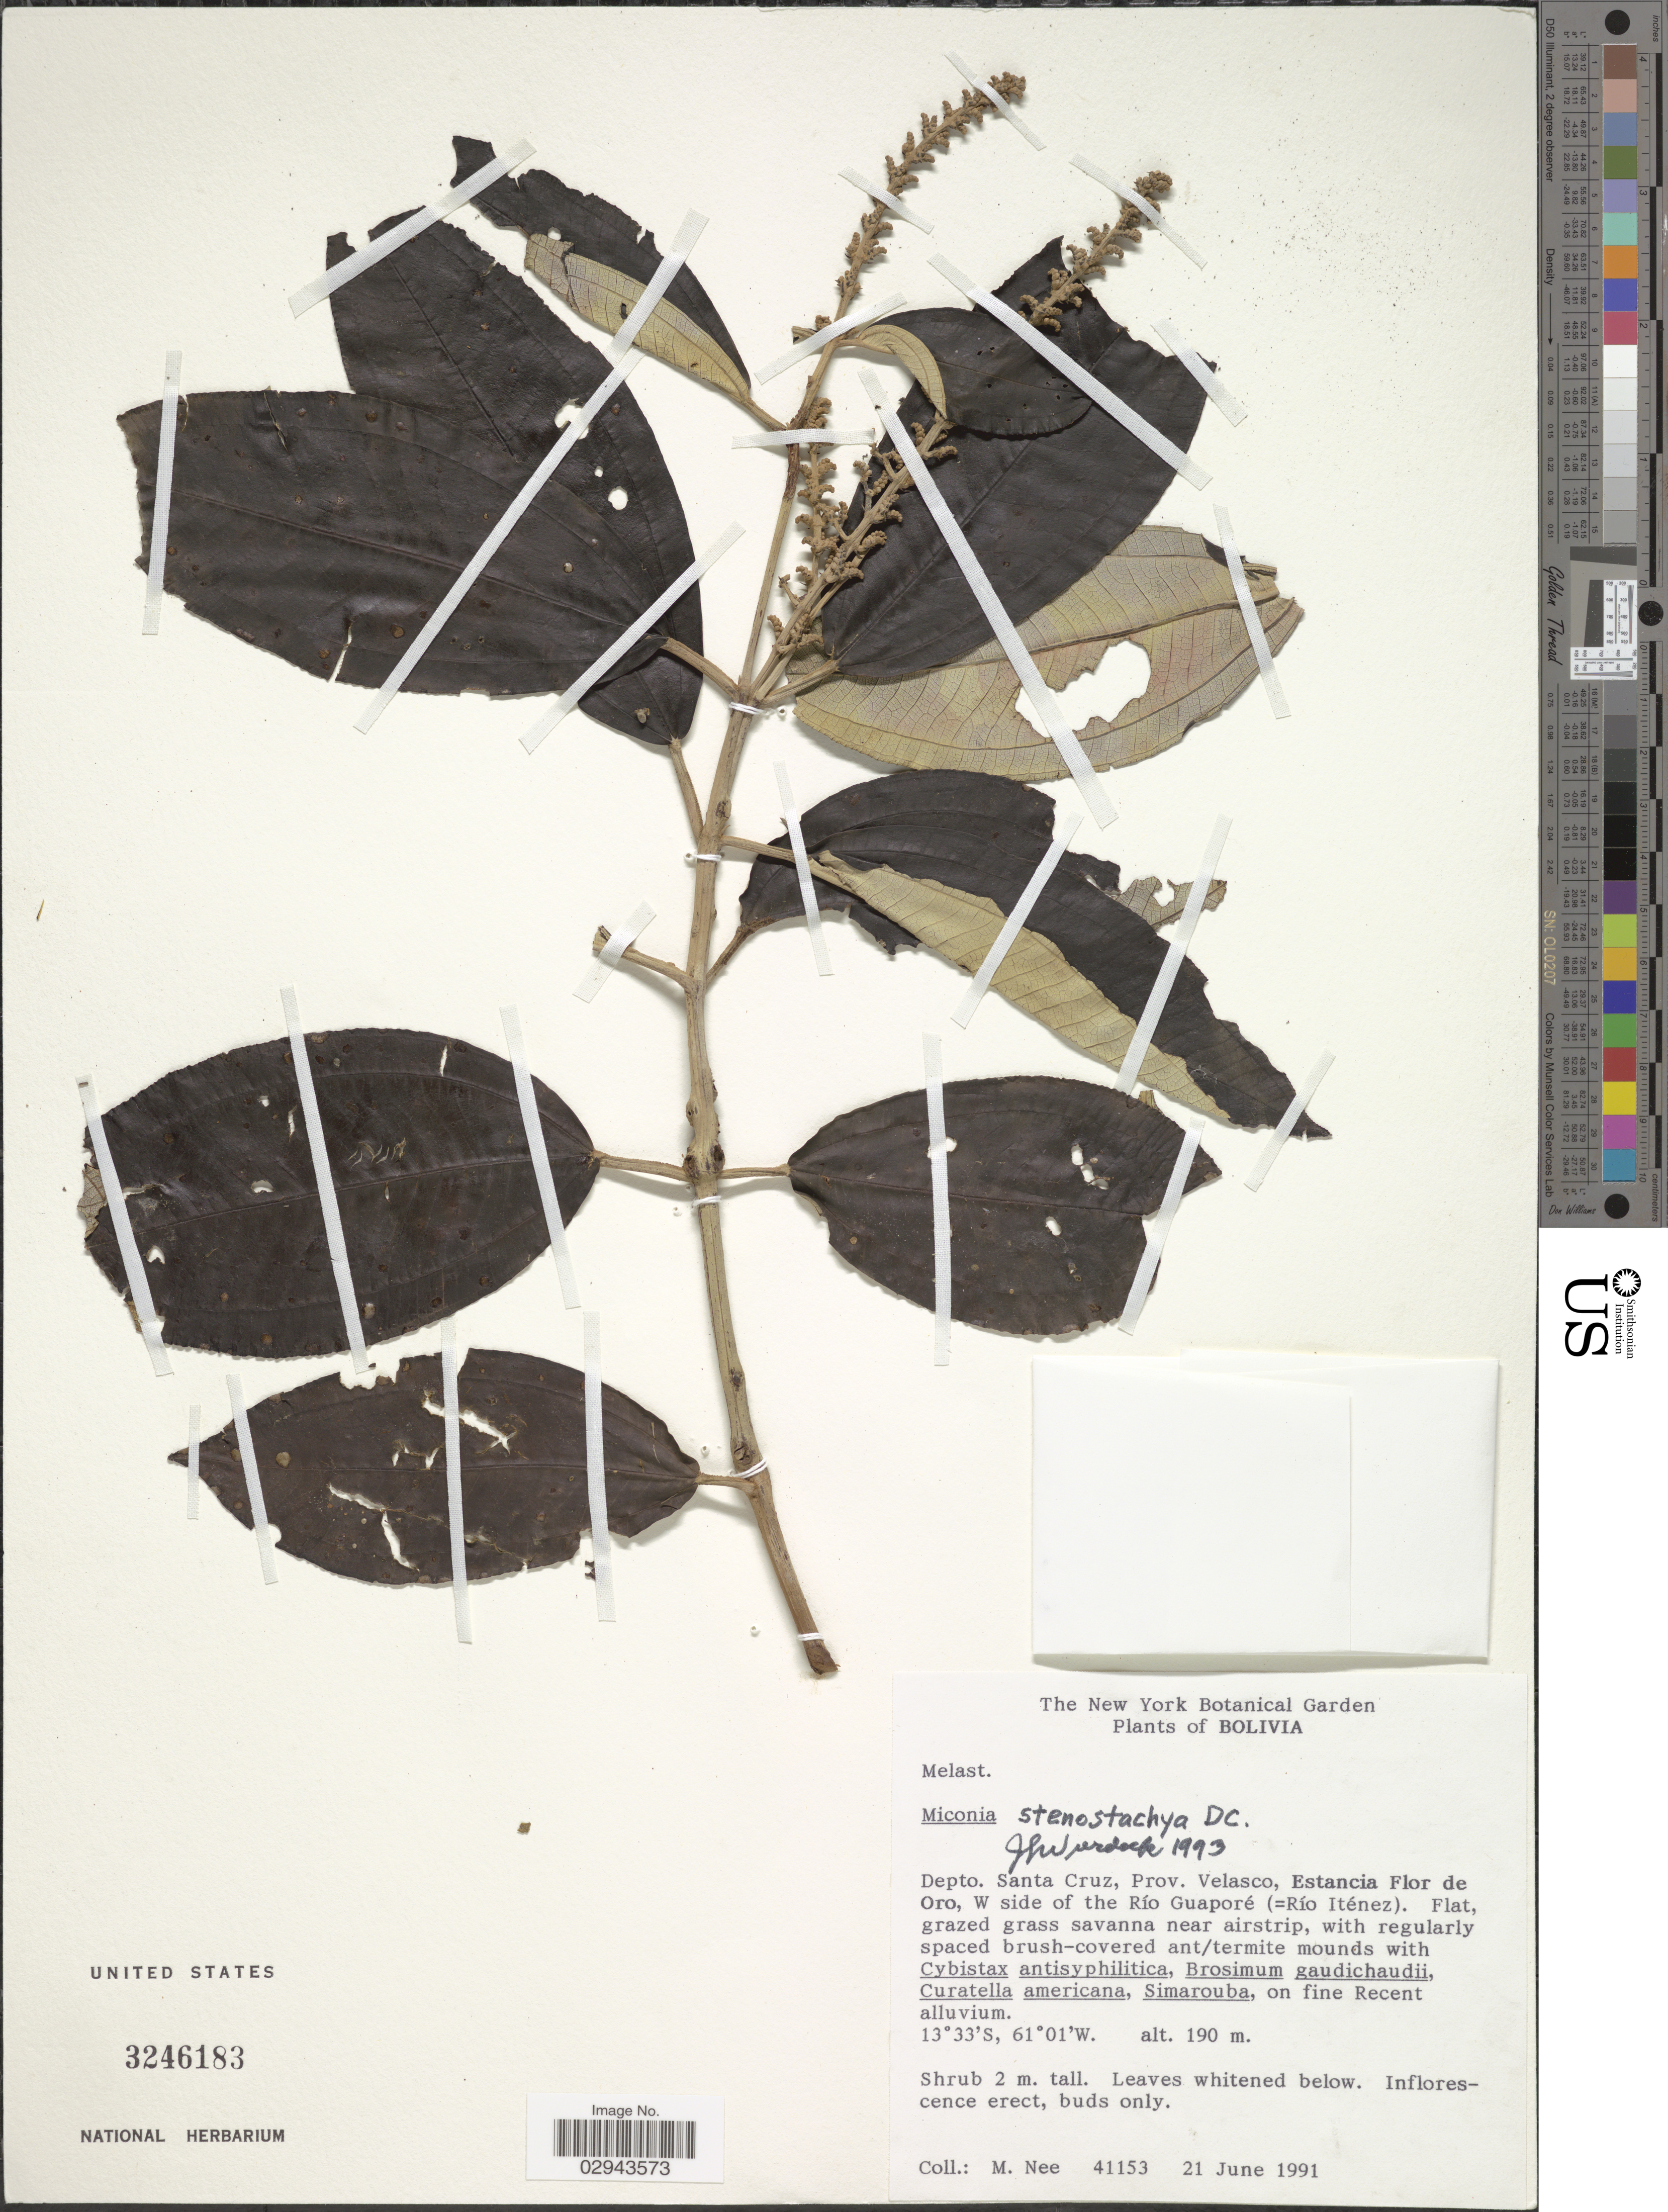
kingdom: Plantae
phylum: Tracheophyta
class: Magnoliopsida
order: Myrtales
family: Melastomataceae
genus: Miconia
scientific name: Miconia stenostachya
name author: DC.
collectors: M. Nee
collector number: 41153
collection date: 1991-06-21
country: Bolivia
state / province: Santa Cruz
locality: Depto. Santa Cruz, Prov. Velasco, Estancia Flor de Oro, W side of the Río Guaporé (=Río Iténez).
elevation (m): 190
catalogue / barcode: US 3246183